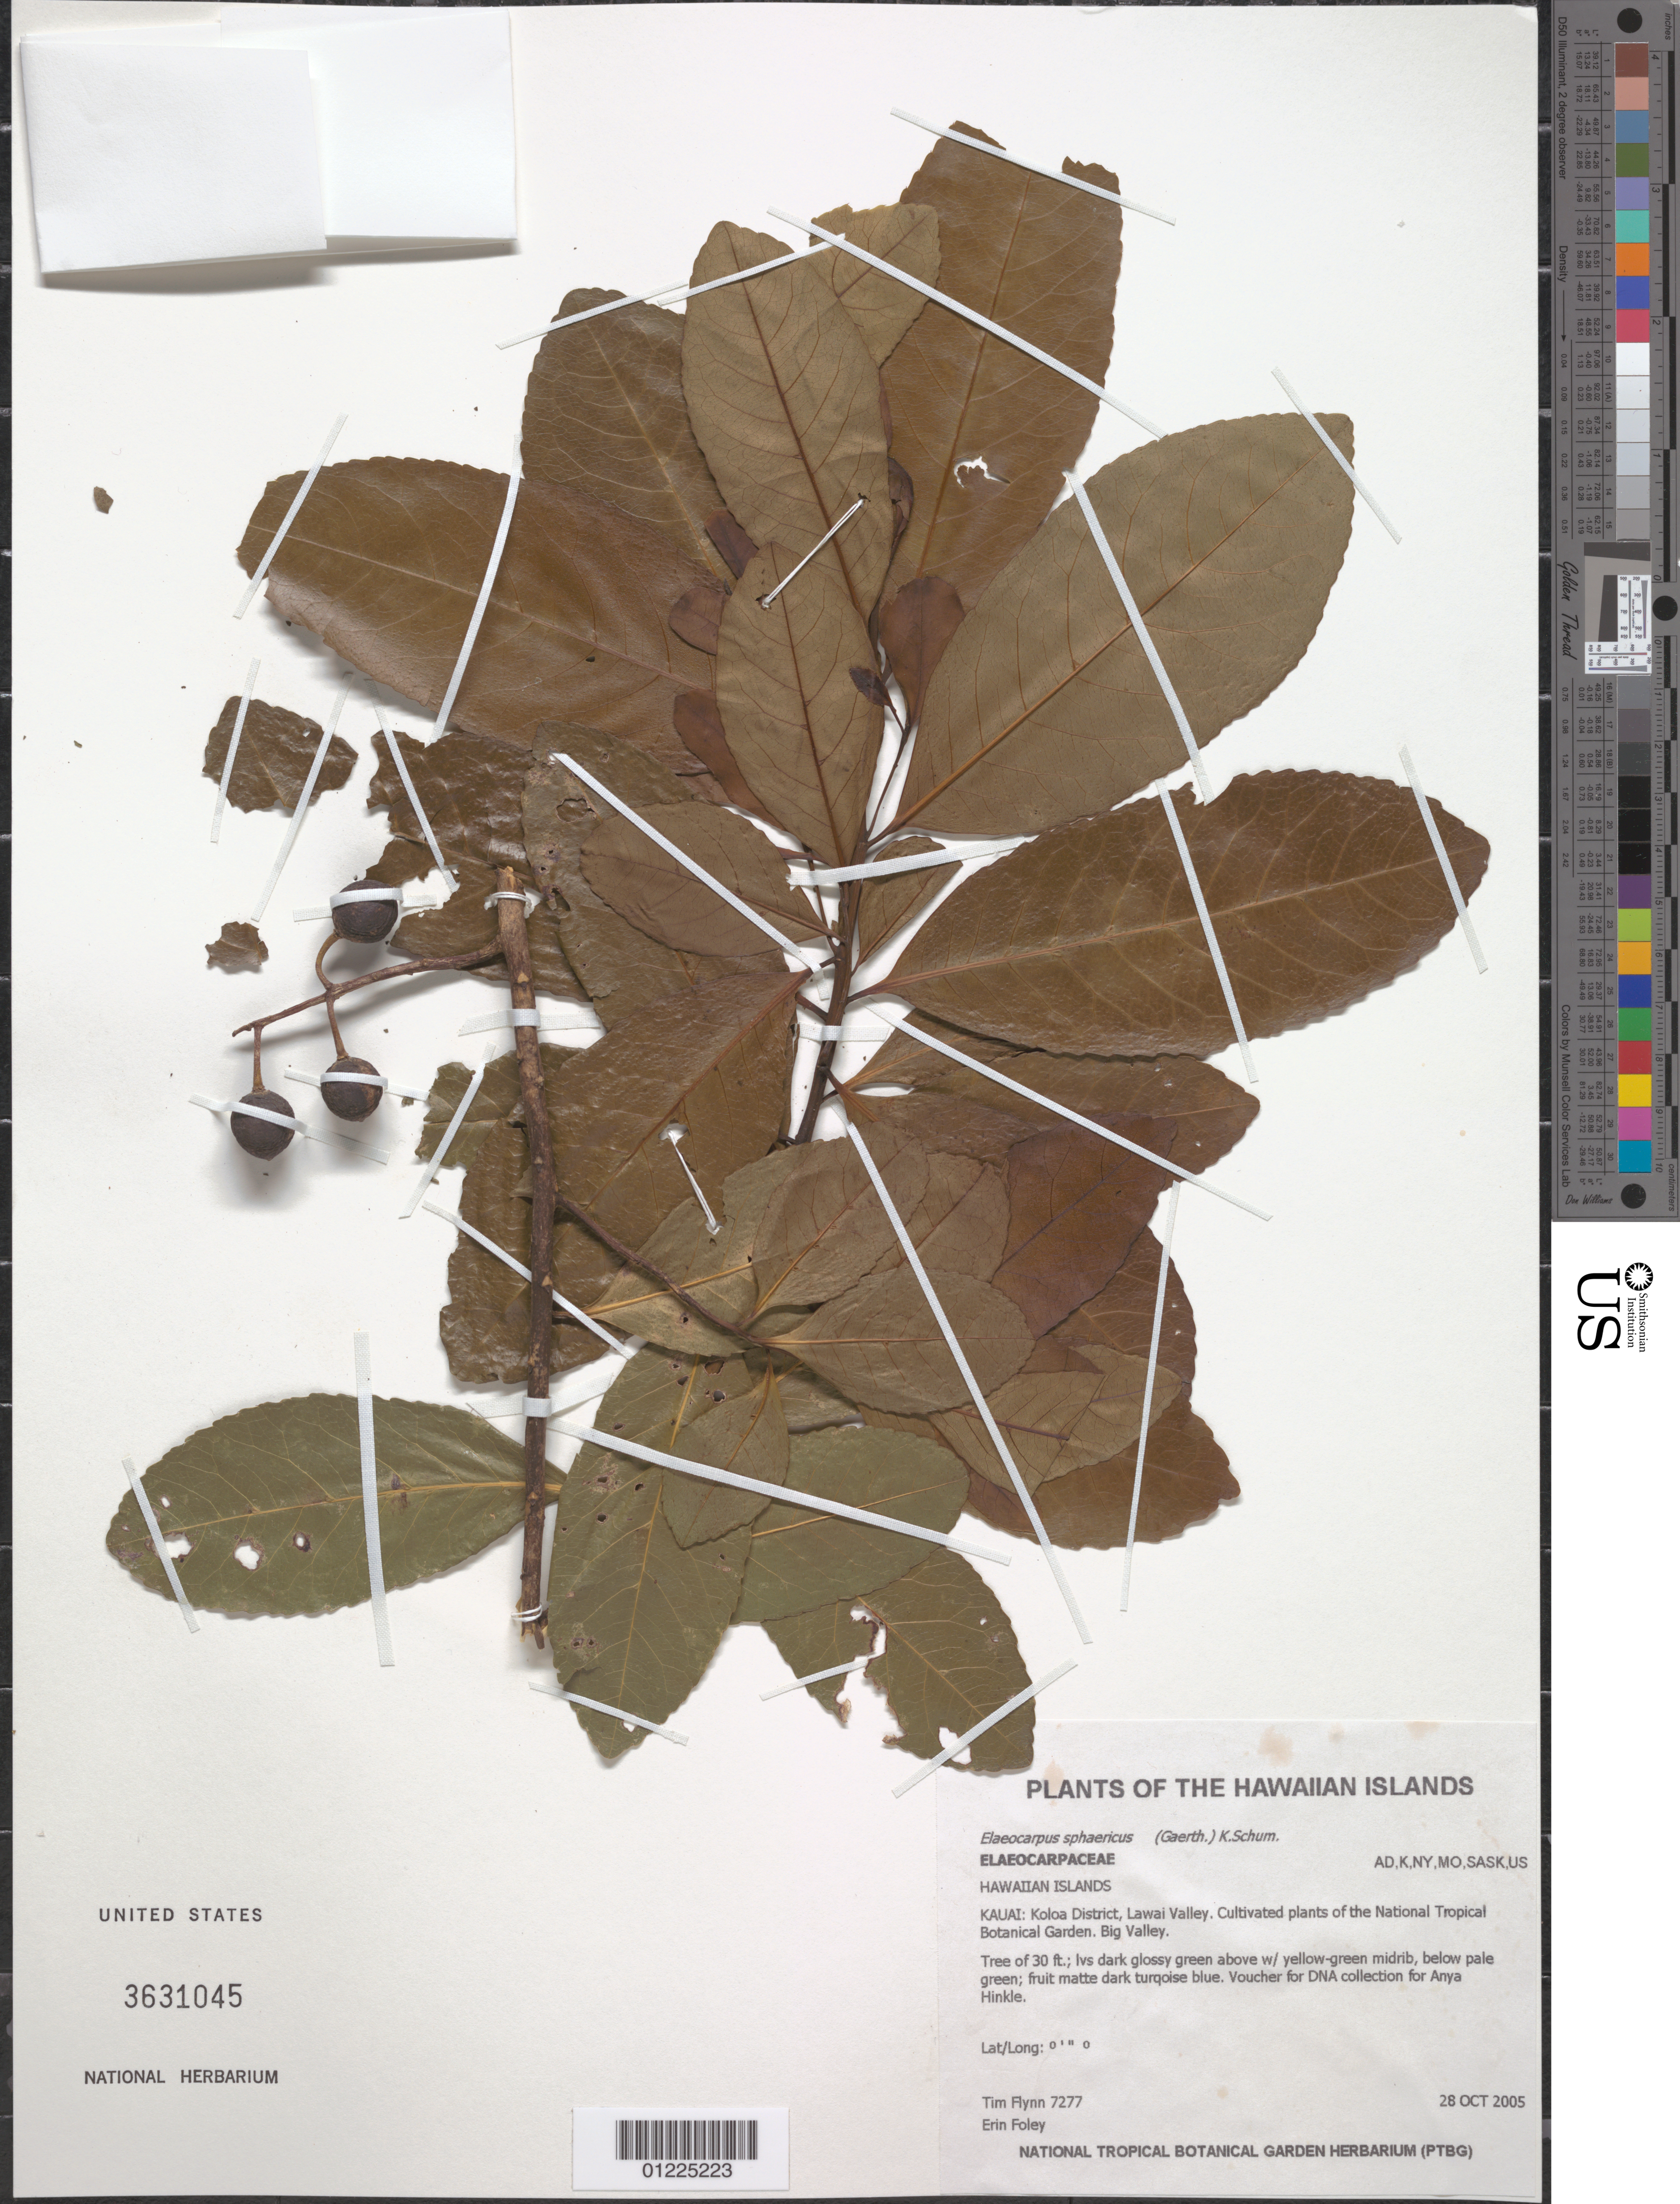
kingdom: Plantae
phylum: Tracheophyta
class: Magnoliopsida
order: Oxalidales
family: Elaeocarpaceae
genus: Elaeocarpus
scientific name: Elaeocarpus sphaericus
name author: (Gaertn.) K. Schum.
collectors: T. Flynn & E. Foley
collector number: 7277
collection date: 2005-10-28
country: United States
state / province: Hawaii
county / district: Kaui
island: Kaua'i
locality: Koloa District, Lawai Valley. Cultivated plants NTBG. Big Valley.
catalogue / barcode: US 3631045